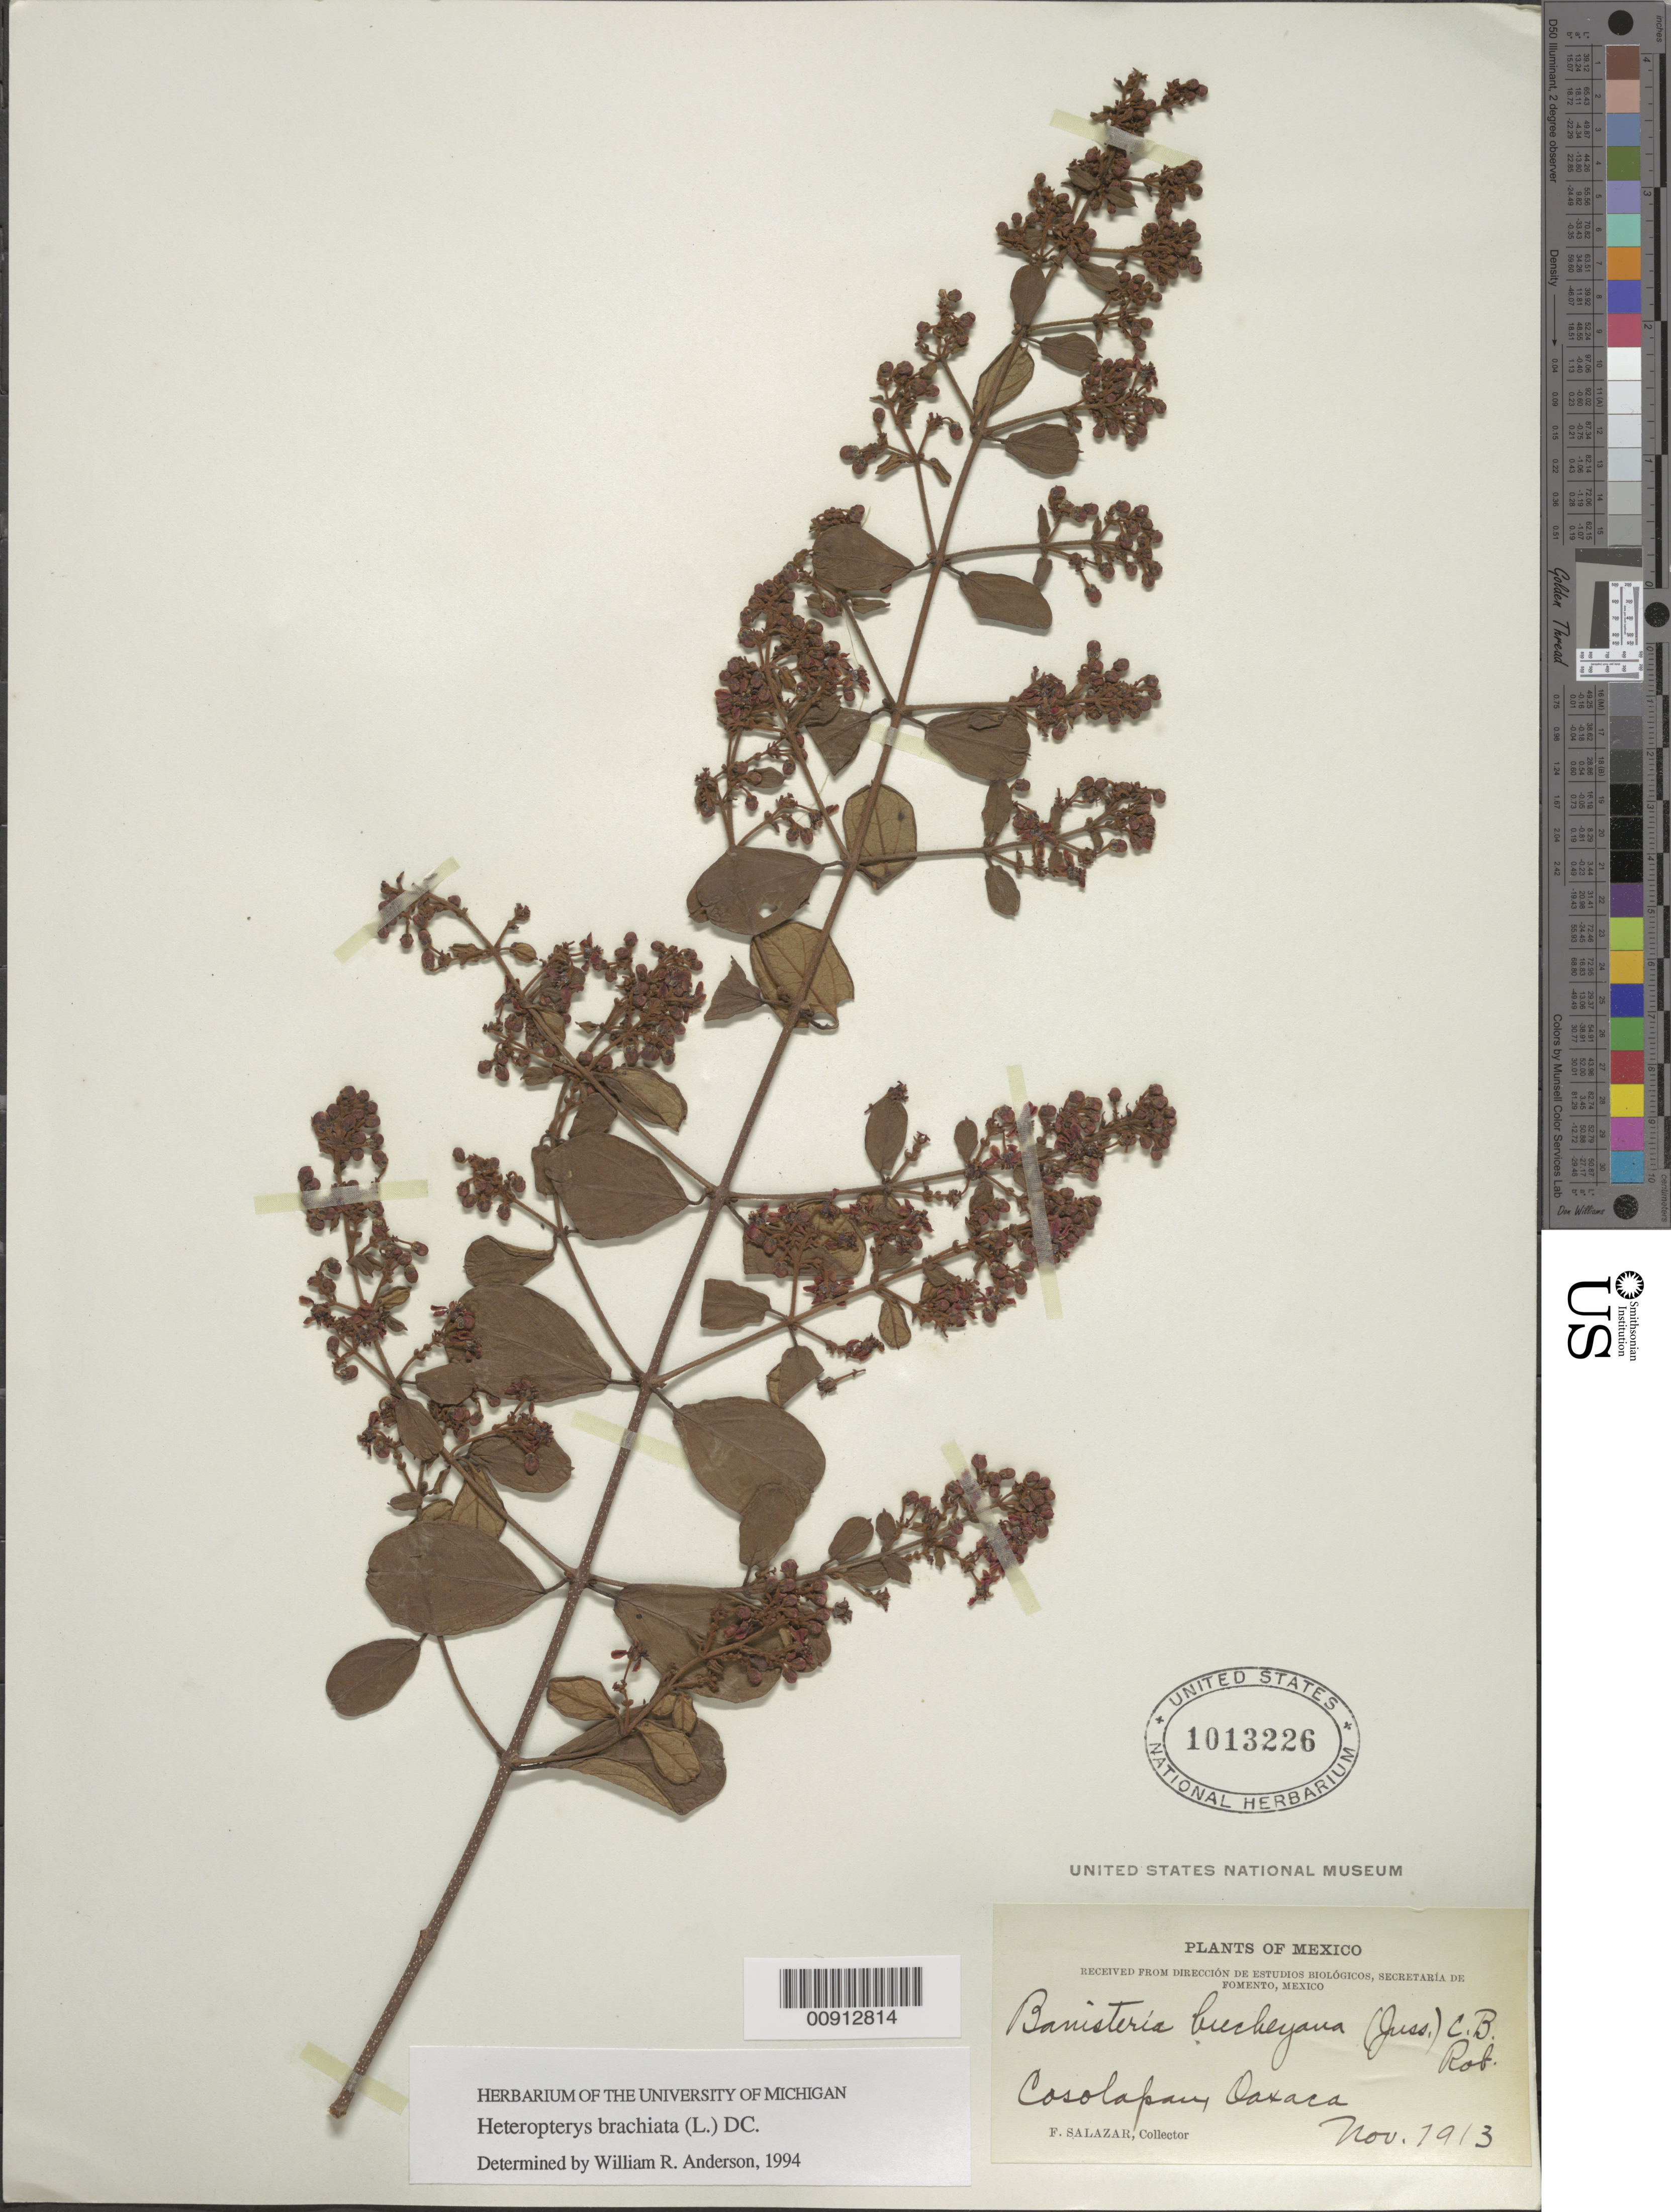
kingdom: Plantae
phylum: Tracheophyta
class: Magnoliopsida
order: Malpighiales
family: Malpighiaceae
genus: Heteropterys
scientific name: Heteropterys brachiata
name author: (L.) DC.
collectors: F. Salazar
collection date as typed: Nov 1913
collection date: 1913-11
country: Mexico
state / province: Oaxaca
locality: Cosolapan, Oaxaca.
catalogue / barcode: US 1013226